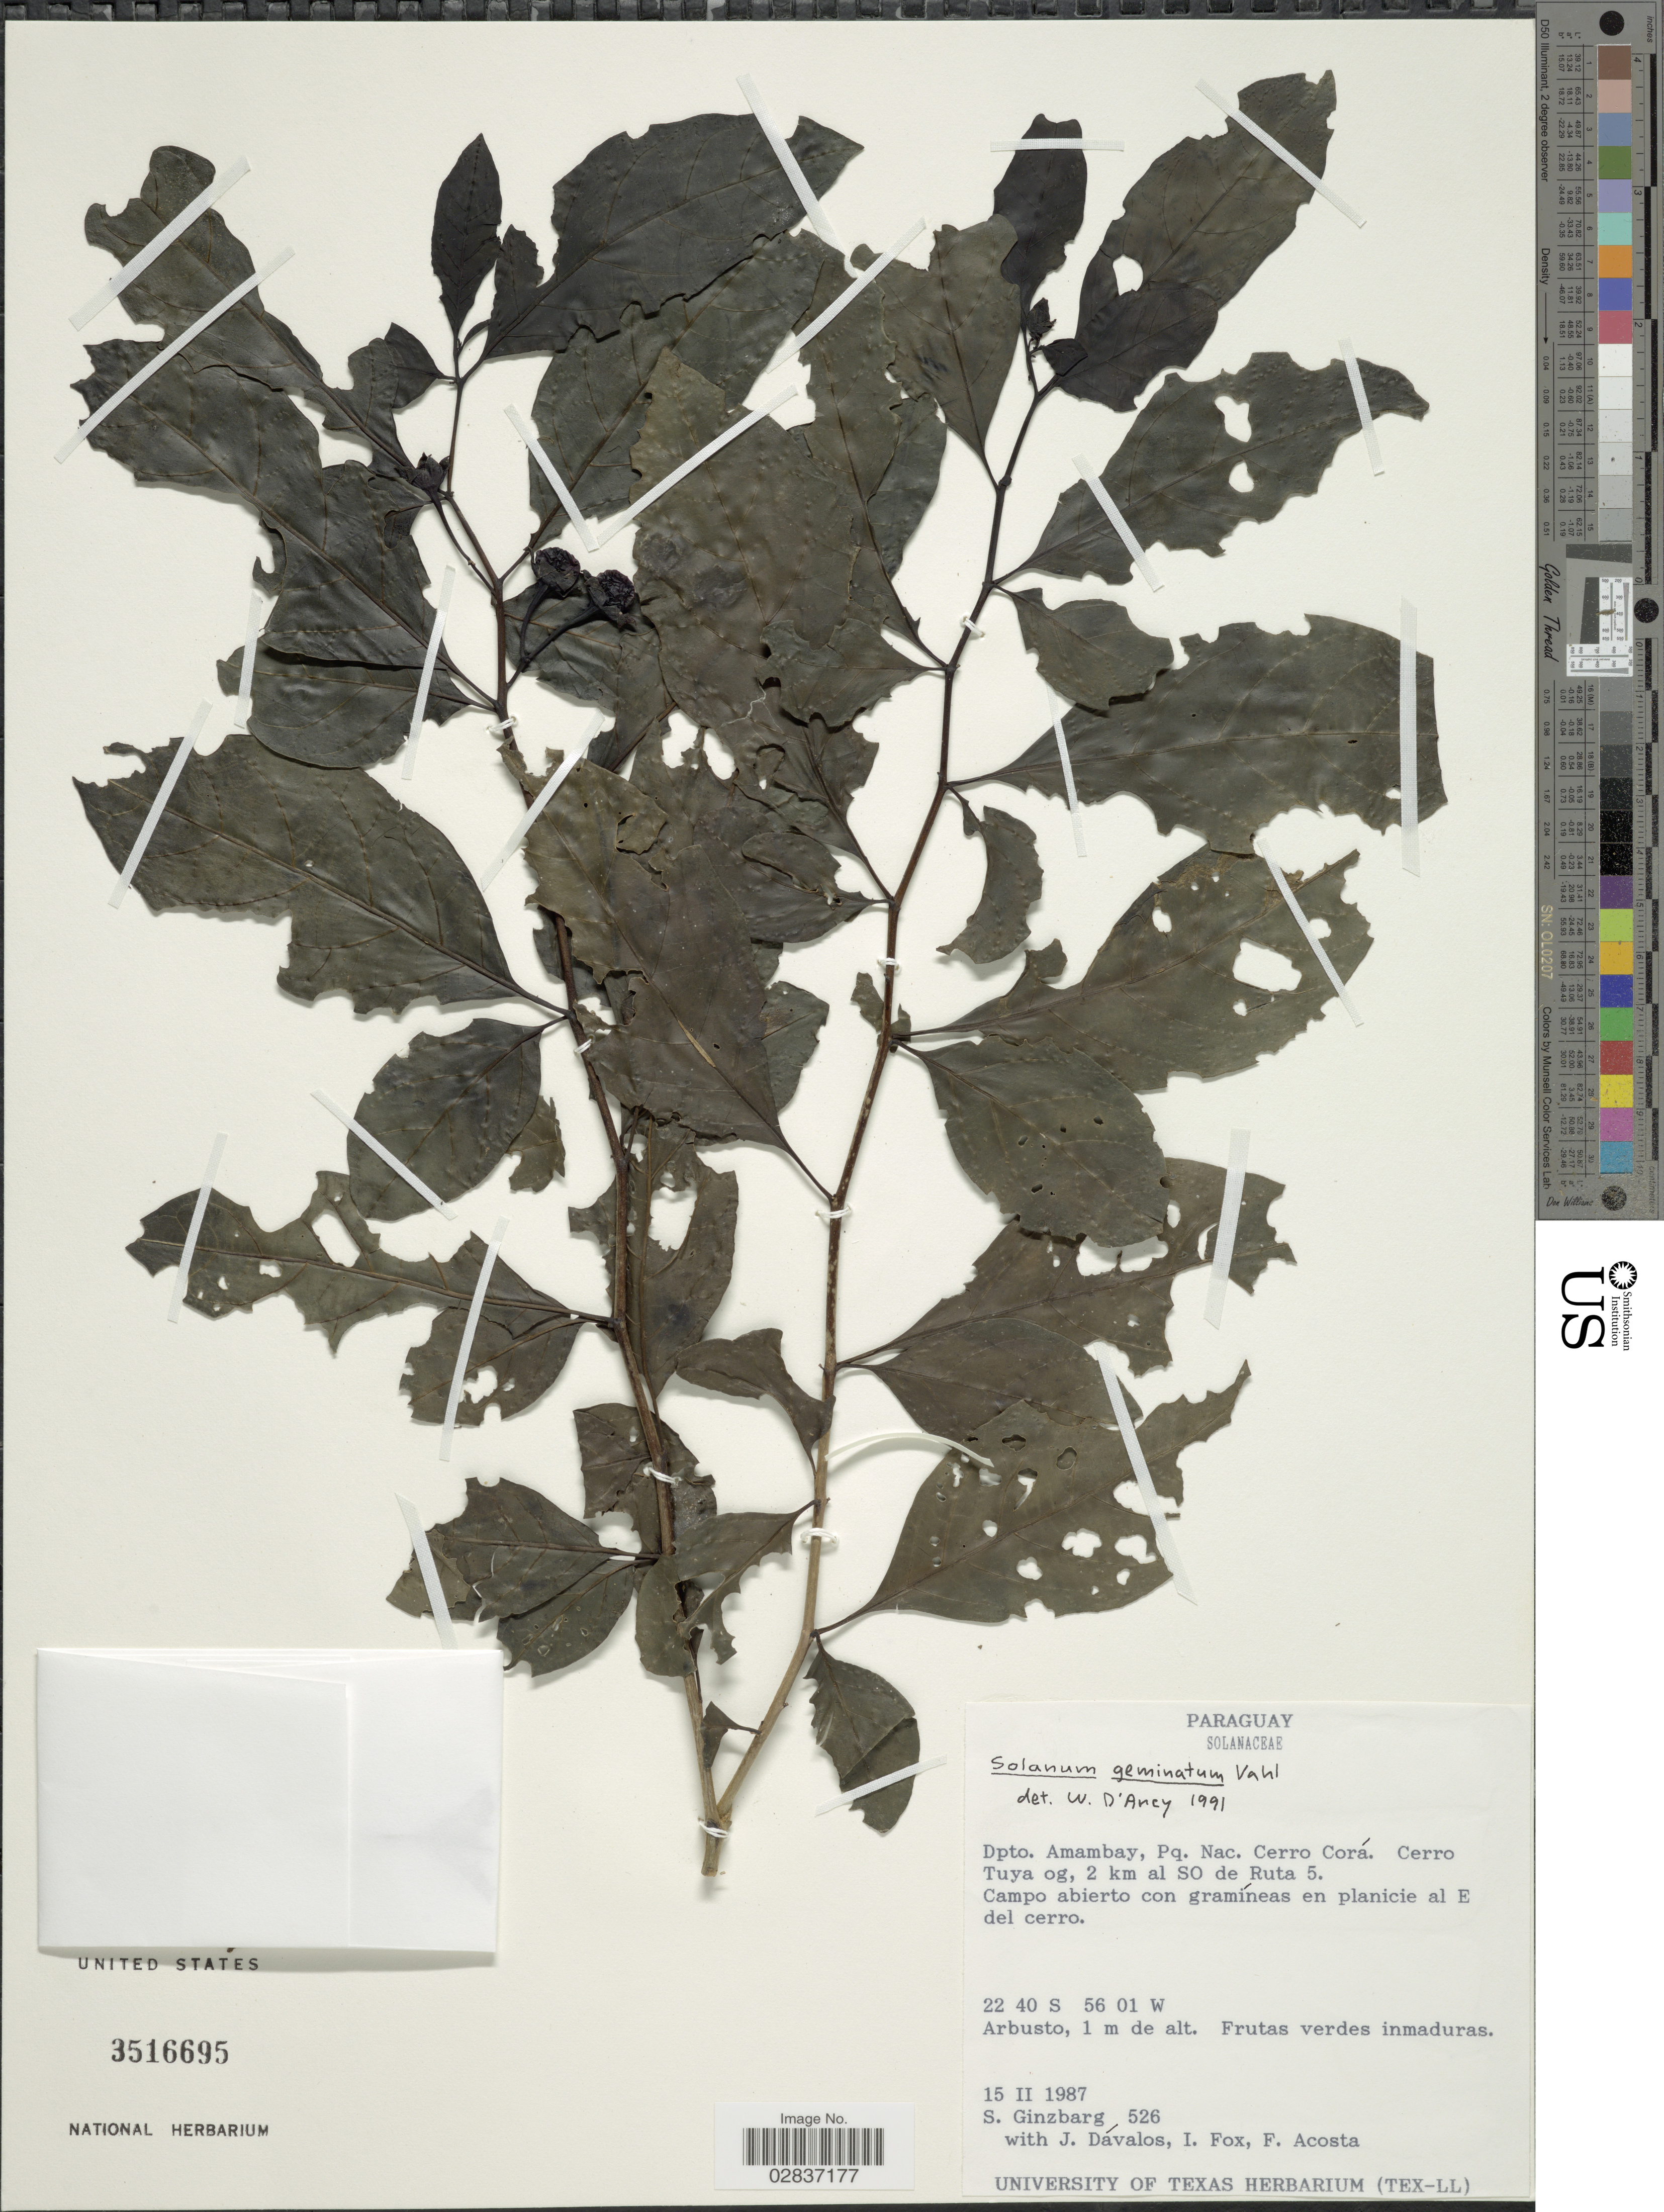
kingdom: Plantae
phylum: Tracheophyta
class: Magnoliopsida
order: Solanales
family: Solanaceae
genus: Solanum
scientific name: Solanum caavurana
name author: Vell.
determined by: Knapp, S. D.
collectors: S. Ginzbarg, J. Davalos, I. Fox & F. Acosta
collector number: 526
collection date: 1987-02-15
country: Paraguay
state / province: Amambay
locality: Dpto. Amambay, Pq. Cerro Corá. Cerro Tuya og, 2 km al SO de Ruta 5. Campo abierto con gramíneas en planicie al E del cerro.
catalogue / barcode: US 3516695